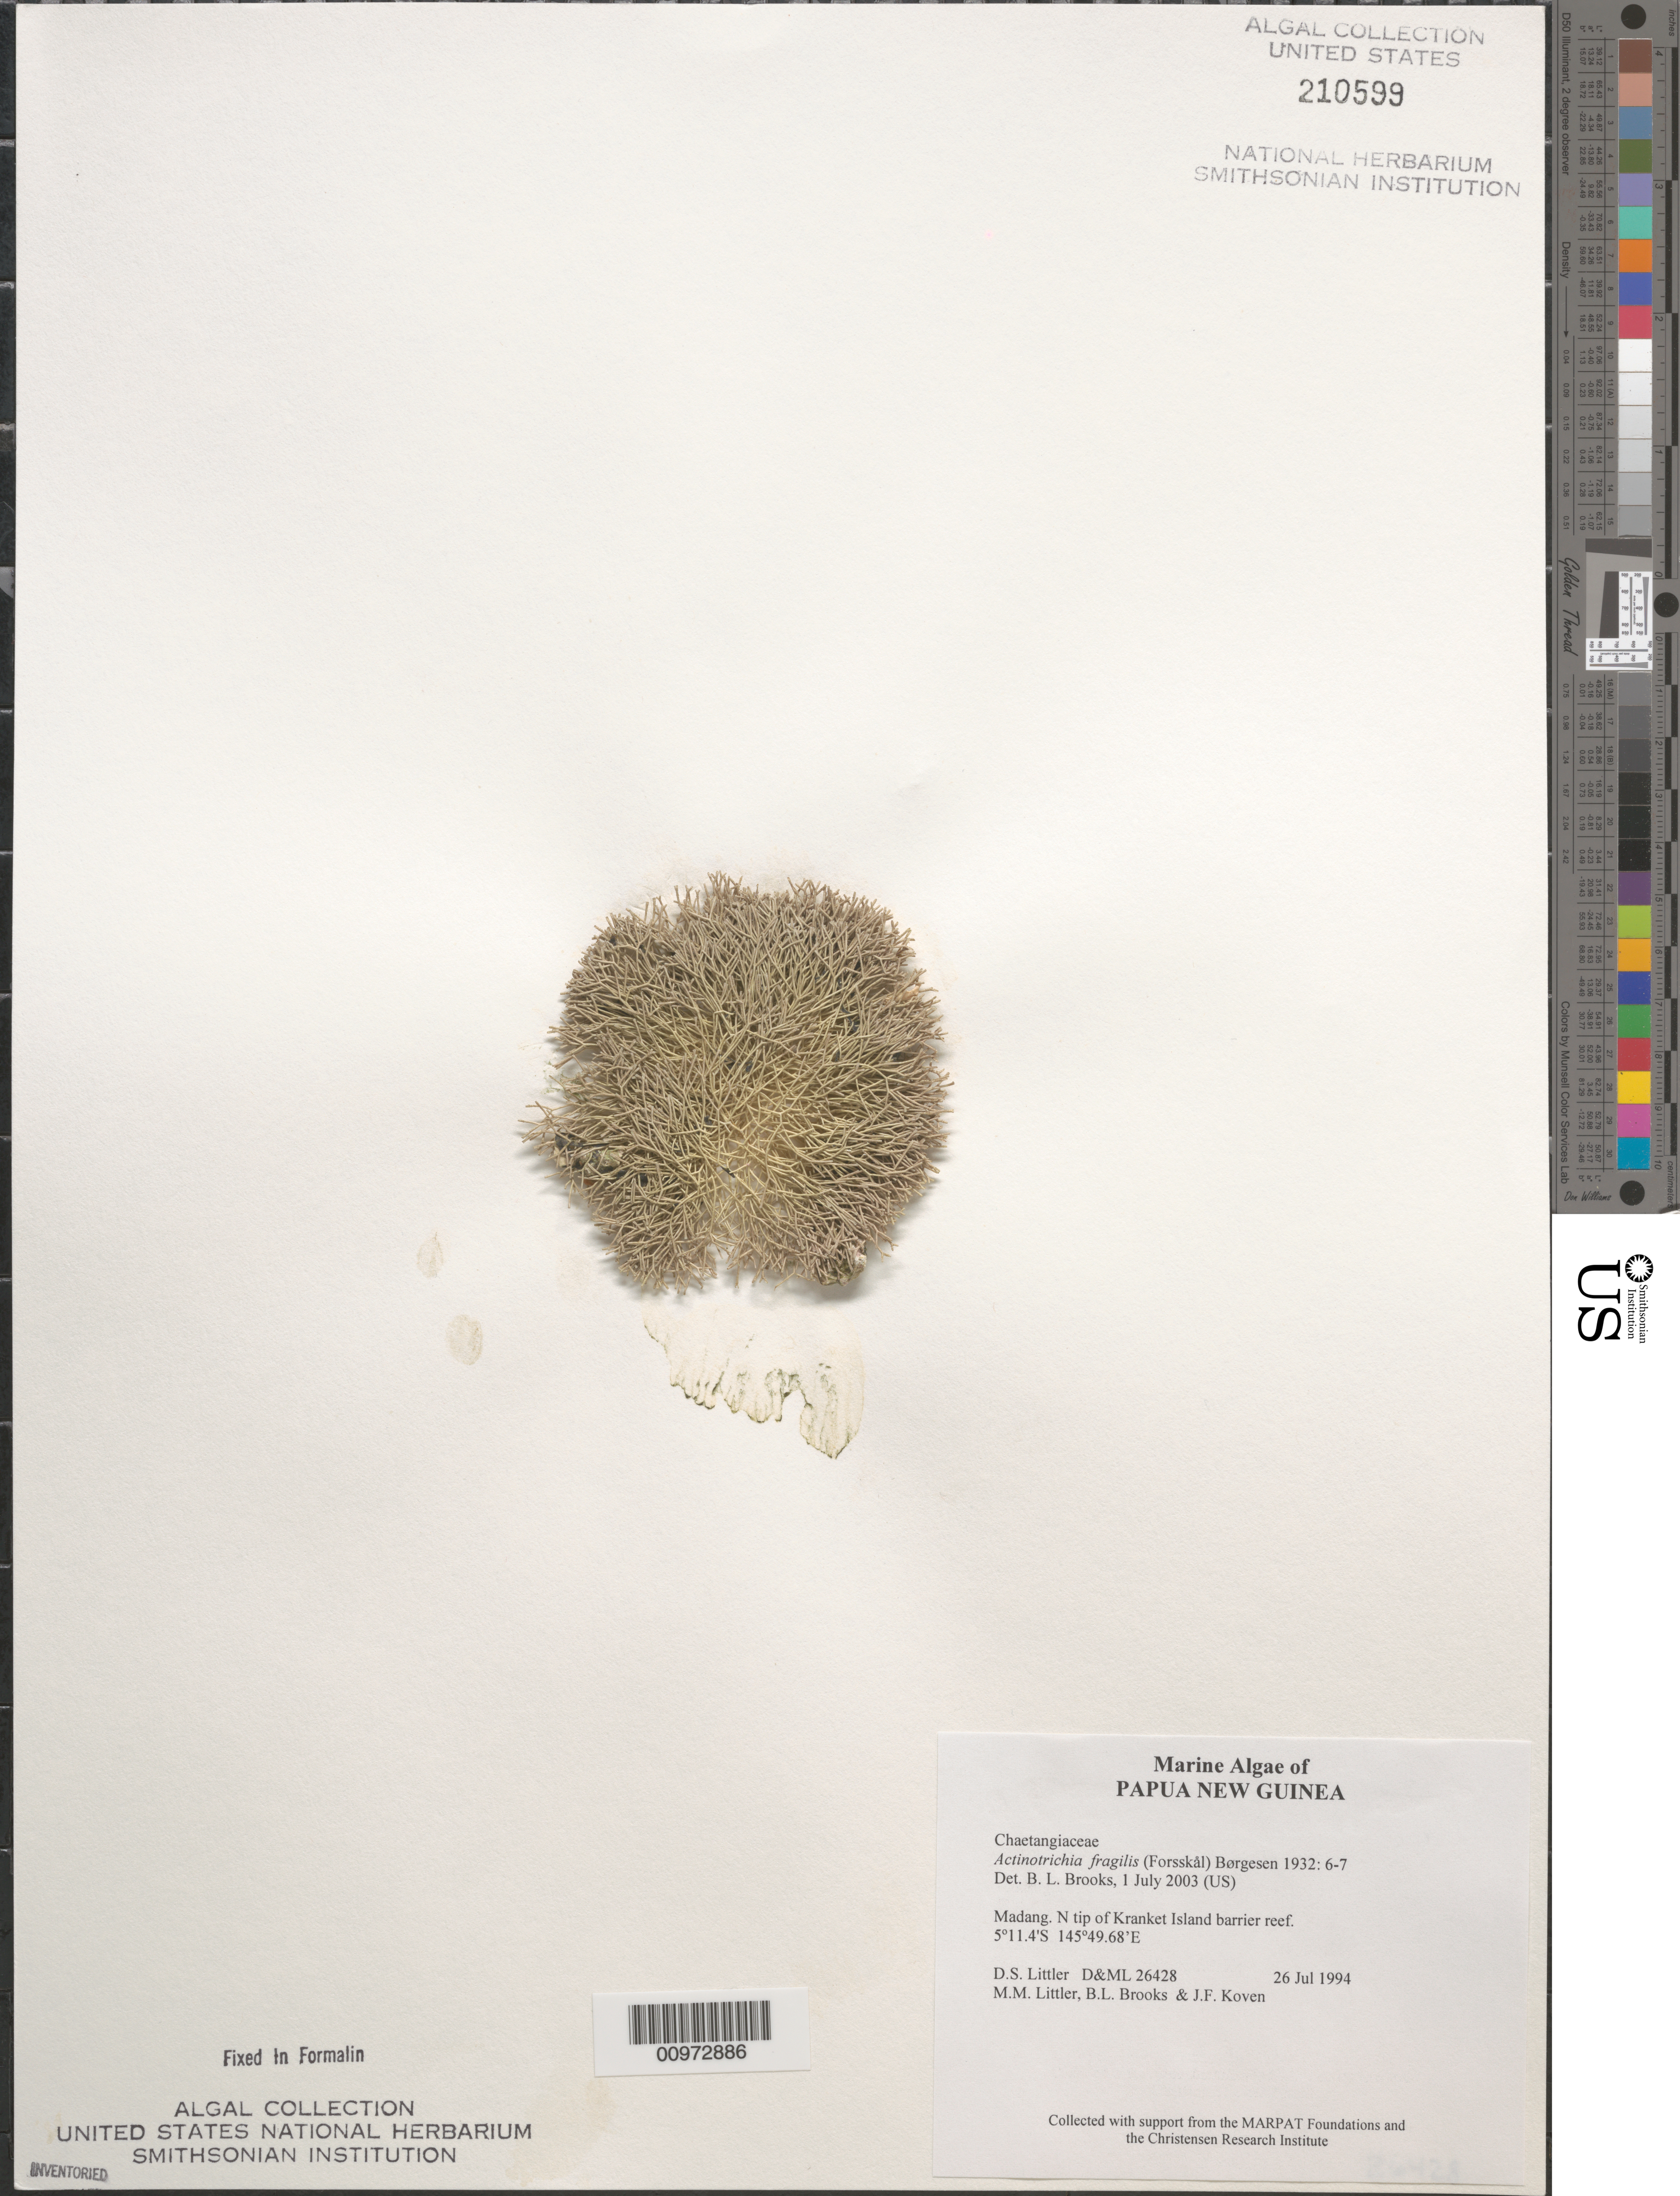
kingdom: Plantae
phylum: Rhodophyta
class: Florideophyceae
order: Nemaliales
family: Galaxauraceae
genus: Actinotrichia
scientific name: Actinotrichia fragilis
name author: (Forssk.) Børgesen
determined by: Brooks, B. L., (BOT), Smithsonian Institution - National Museum of Natural History (UNITED STATES)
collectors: D. S. Littler, M. M. Littler, B. Brooks & J. Koven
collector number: D&ML 26428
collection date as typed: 26 Jul 1994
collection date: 1994-07-26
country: Papua New Guinea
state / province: Madang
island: Kranket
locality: North tip of island barrier reef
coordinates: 5 11.4'S, 145 49.68'E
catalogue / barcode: US 210599